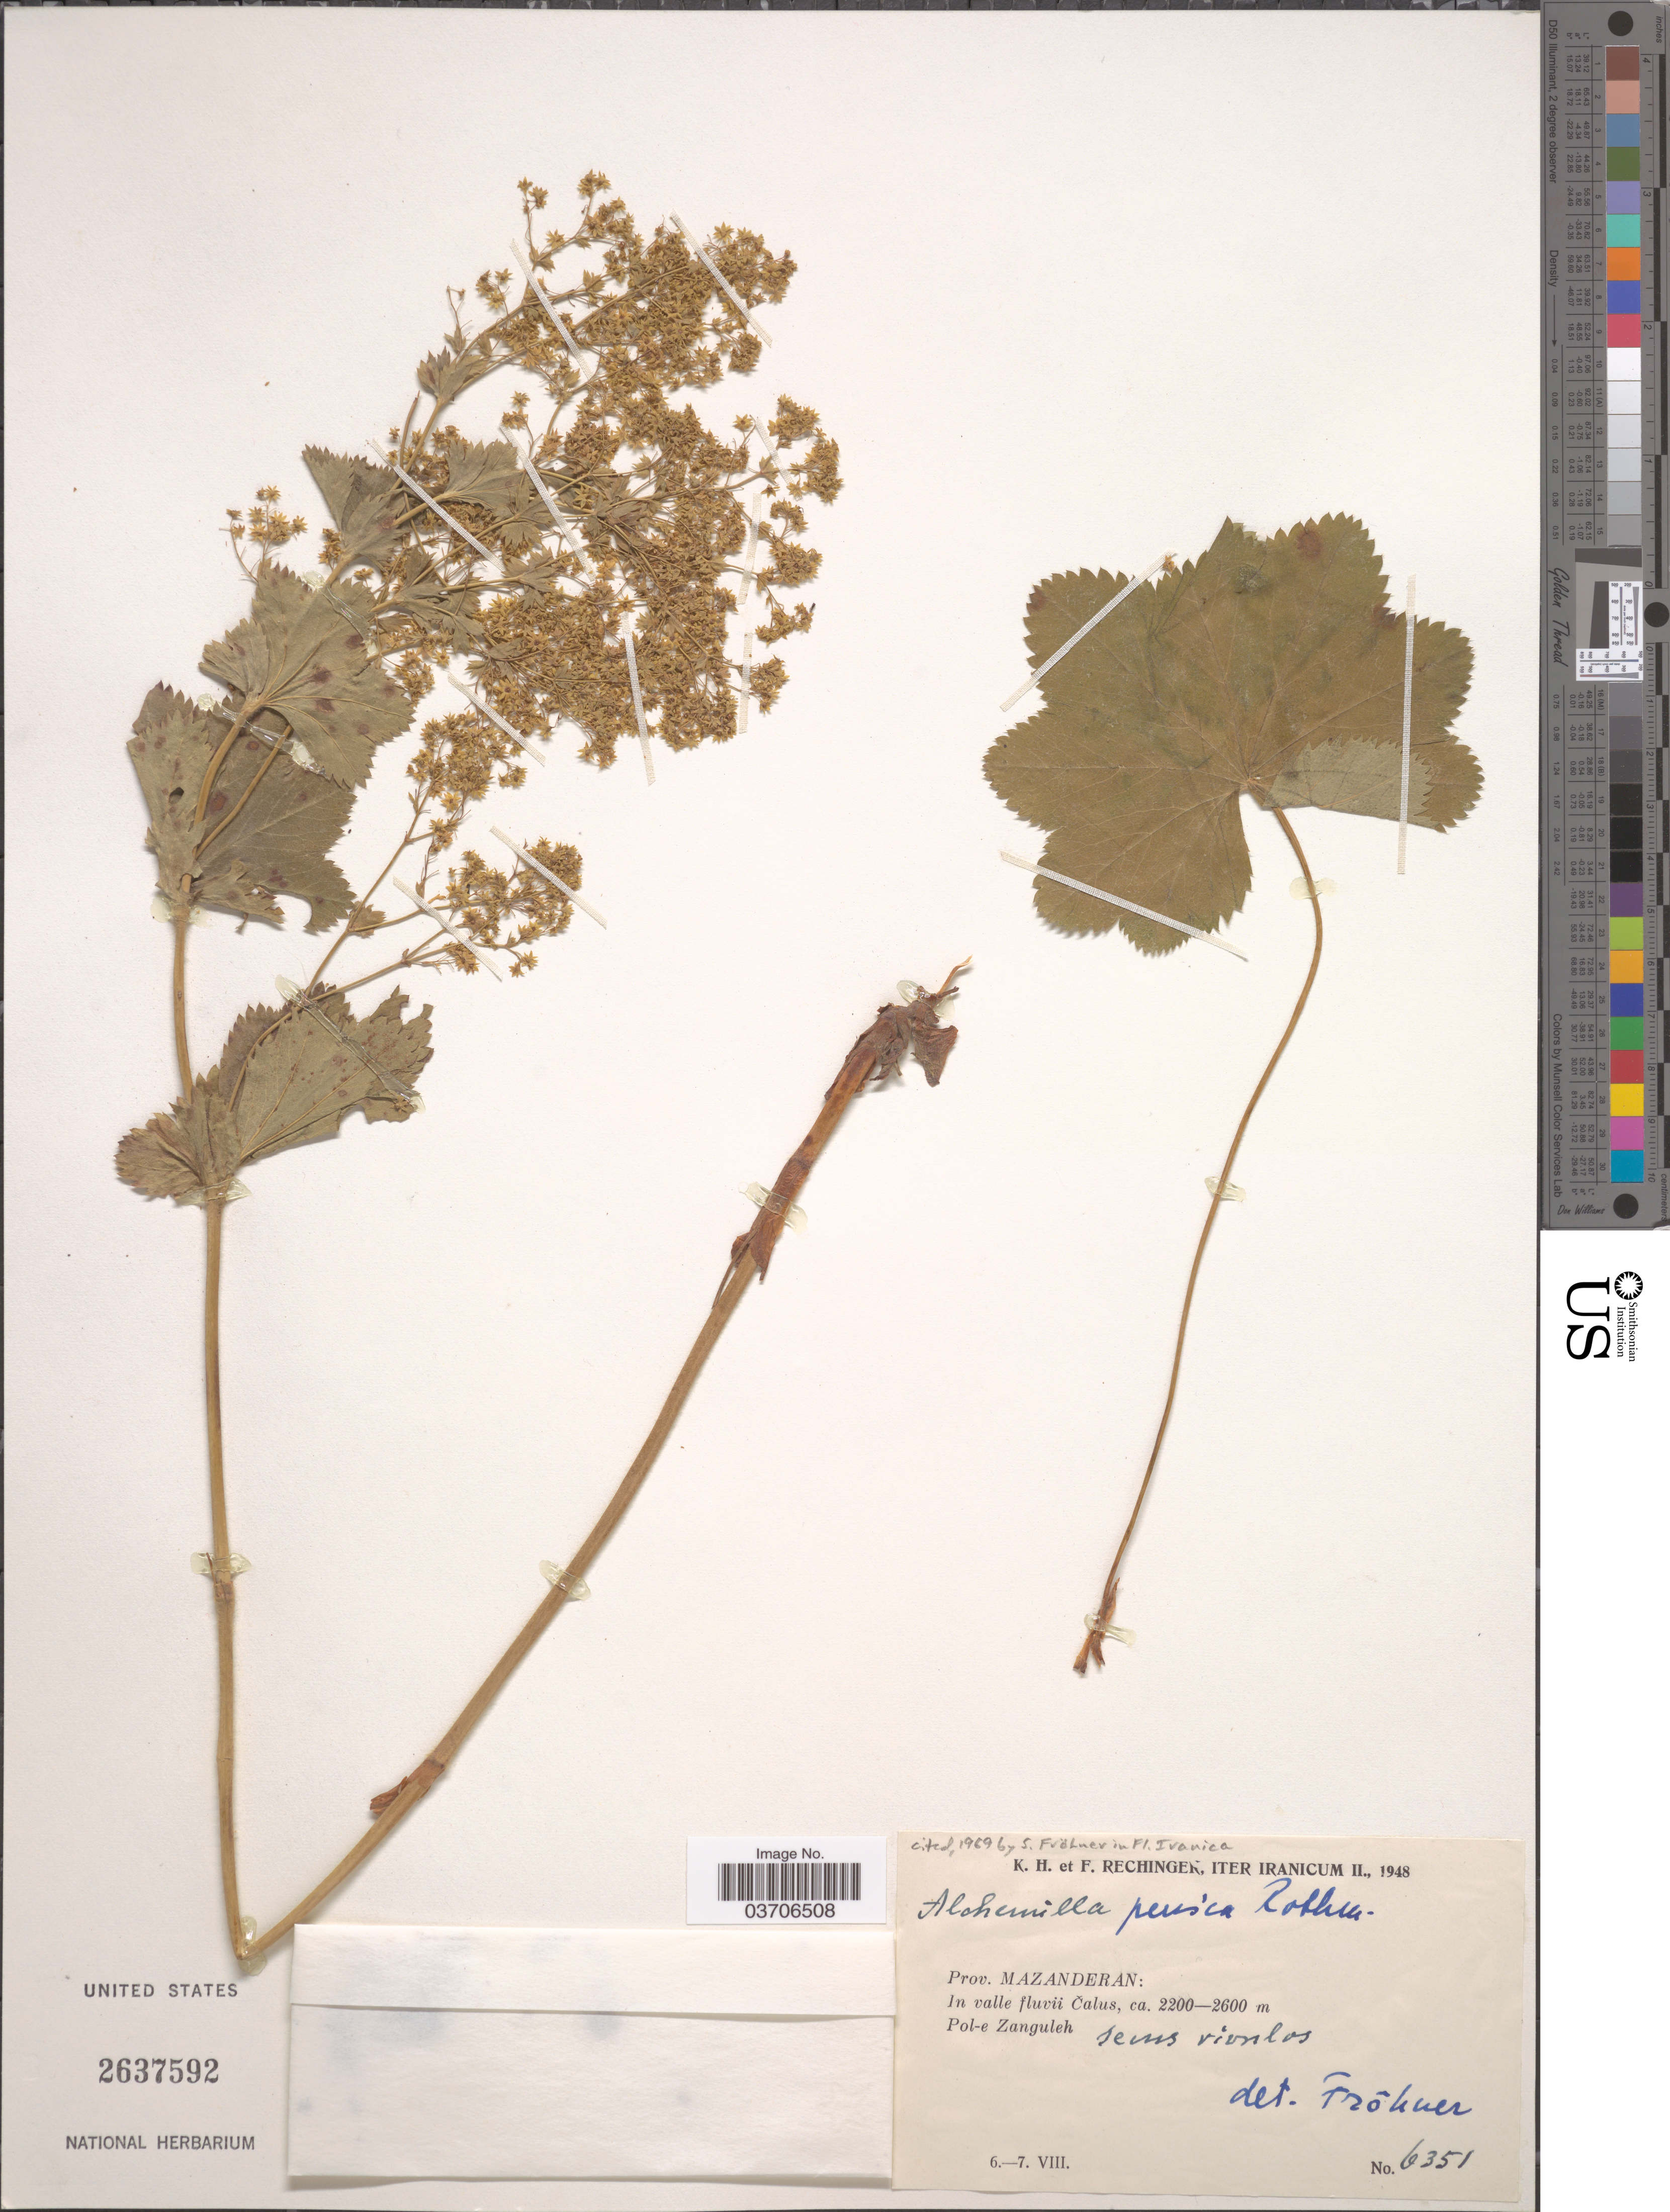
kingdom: Plantae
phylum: Tracheophyta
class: Magnoliopsida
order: Rosales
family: Rosaceae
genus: Alchemilla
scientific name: Alchemilla persica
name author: Rothm.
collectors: K. H. Rechinger & F. Rechinger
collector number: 6351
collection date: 1948-08-06/1948-08-07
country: Iran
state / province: Mazandaran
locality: Iter ‏Iranicum. Prov. Mazanderan: In valle fluvii Čalus.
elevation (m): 2200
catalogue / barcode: US 2637592